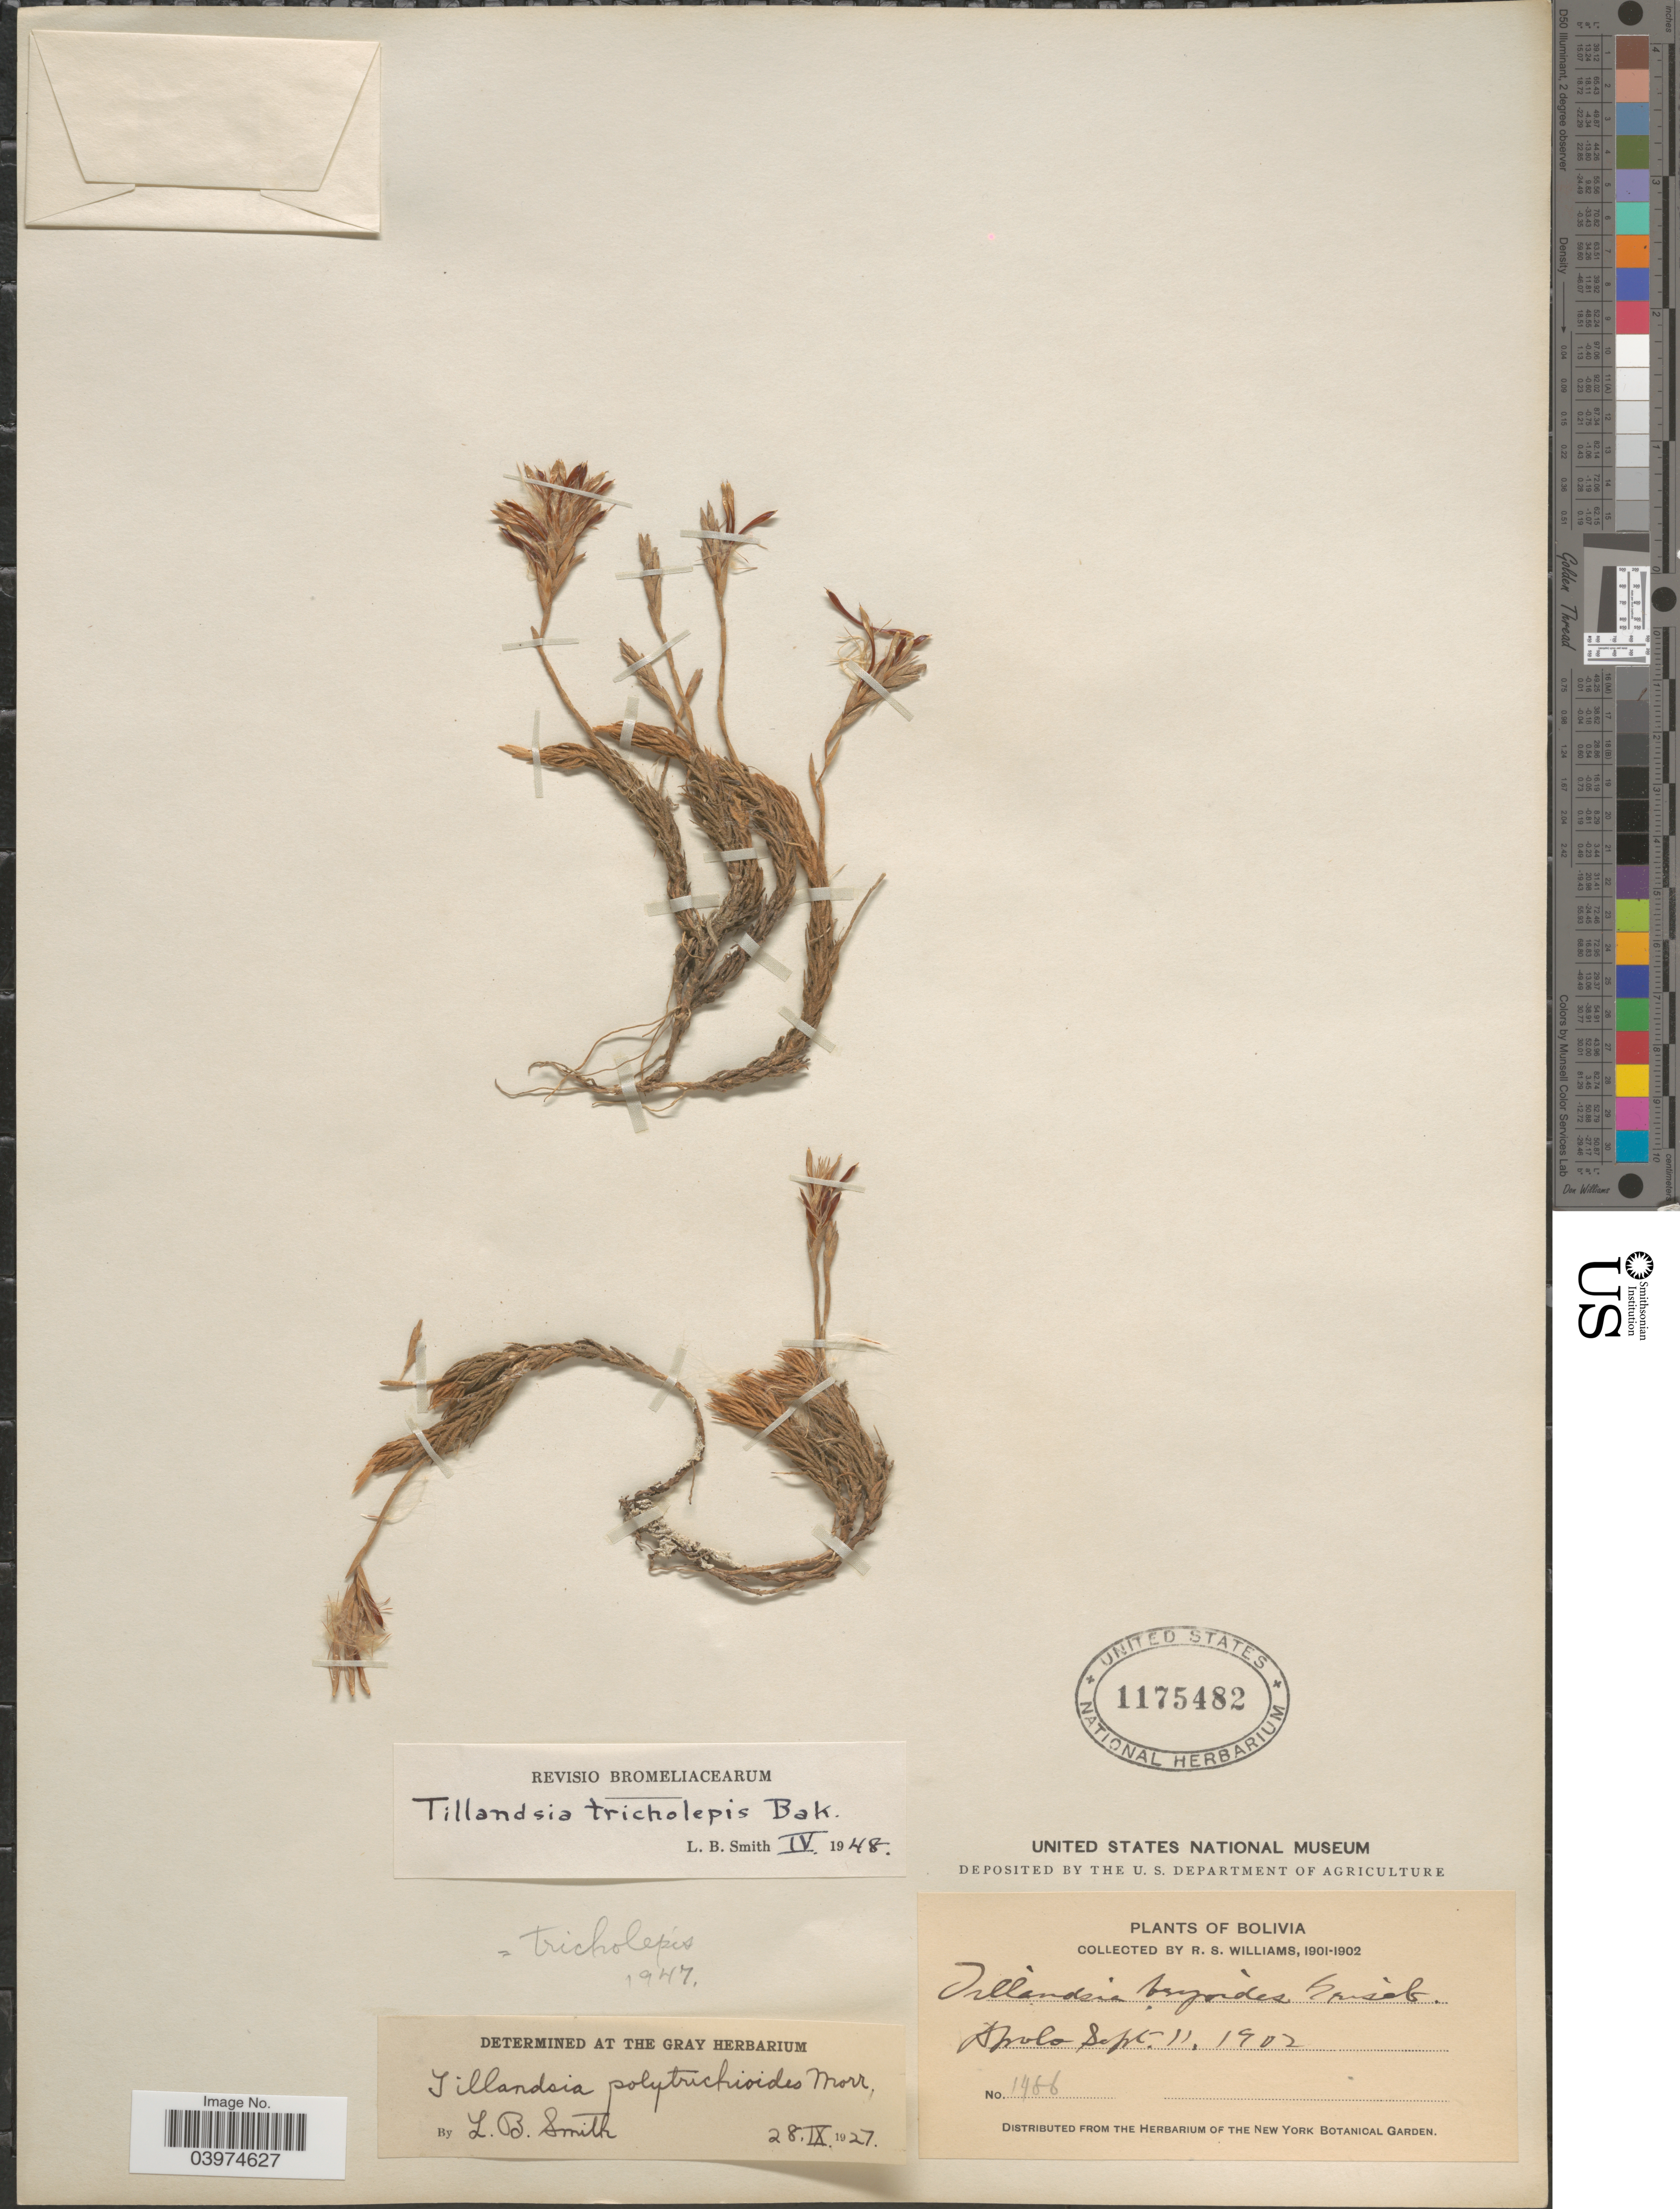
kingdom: Plantae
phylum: Tracheophyta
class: Liliopsida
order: Poales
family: Bromeliaceae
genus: Tillandsia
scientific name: Tillandsia tricholepis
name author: Baker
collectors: R. S. Williams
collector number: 1486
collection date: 1902-09-11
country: Bolivia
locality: Apolo.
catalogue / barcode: US 1175482